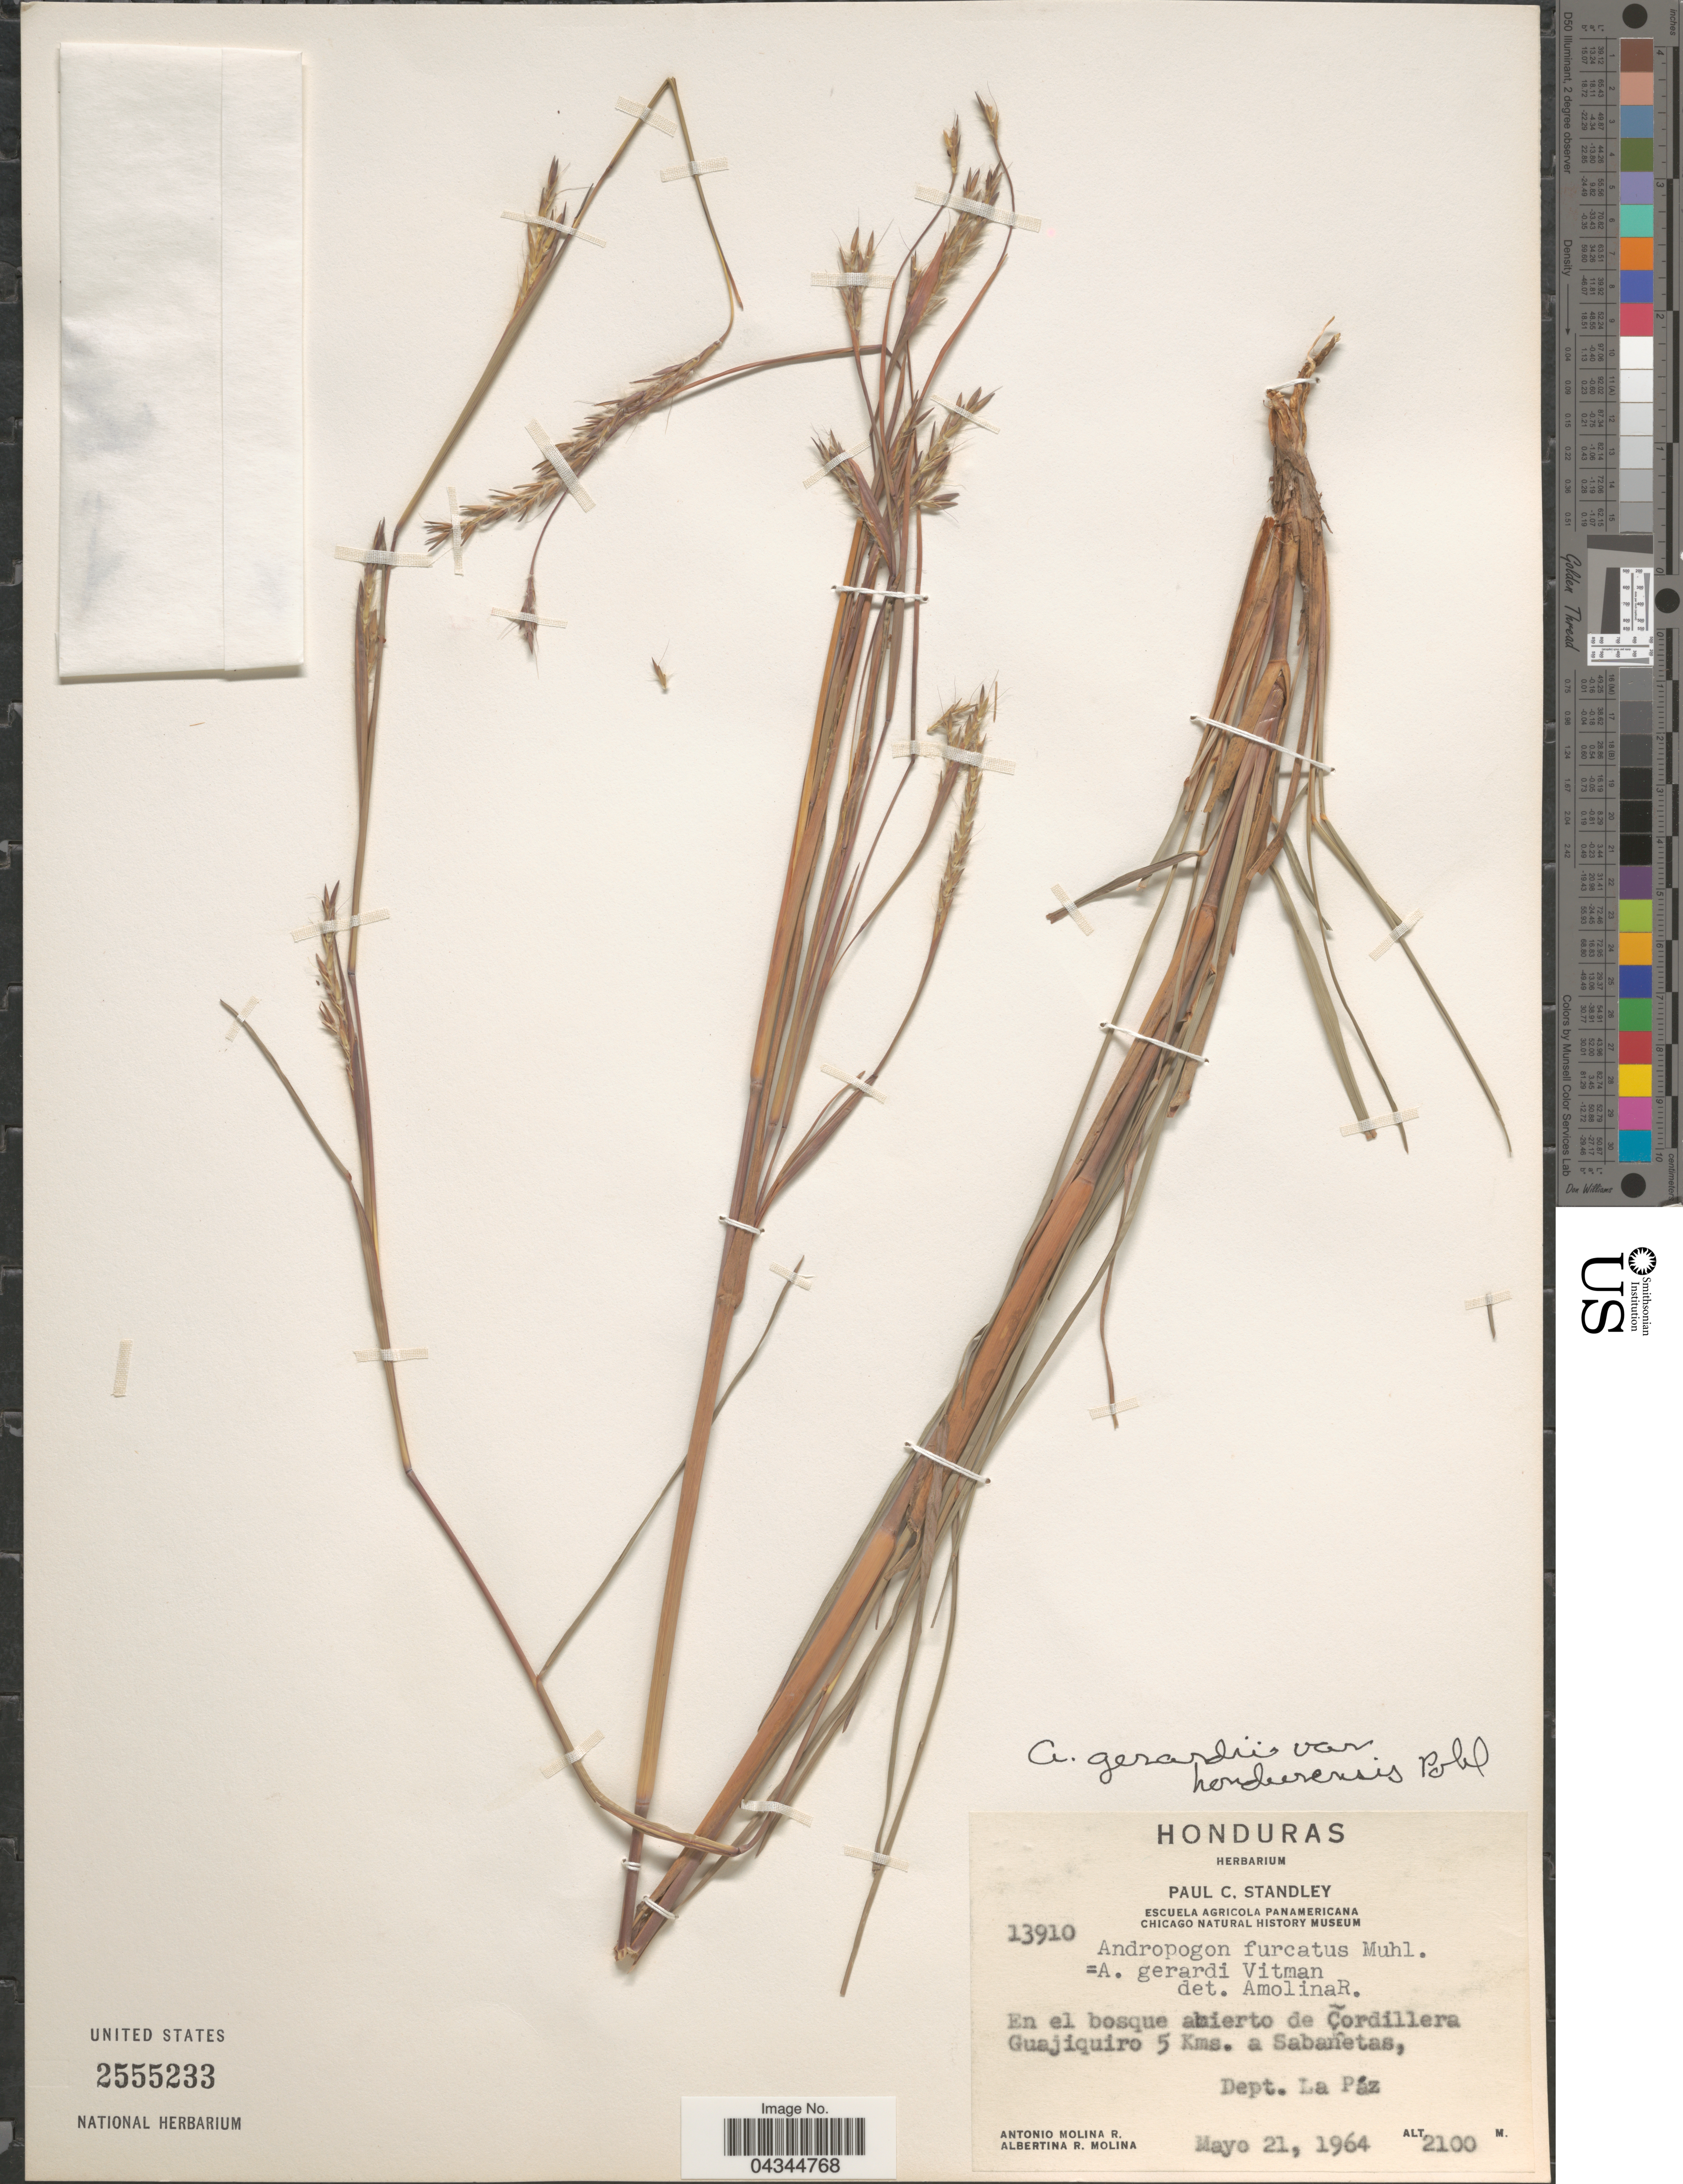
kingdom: Plantae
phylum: Tracheophyta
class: Liliopsida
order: Poales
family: Poaceae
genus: Andropogon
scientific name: Andropogon gerardii var. hondurensis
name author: R.W. Pohl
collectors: A. Molina R. & A. R. Molina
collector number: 13910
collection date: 1964-05-21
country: Honduras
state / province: La Paz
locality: En el bosque abierto de Çordillera Guajiquiro 5 Kms. a Sabanetas, Dept. La Páz.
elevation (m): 2100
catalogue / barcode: US 2555233